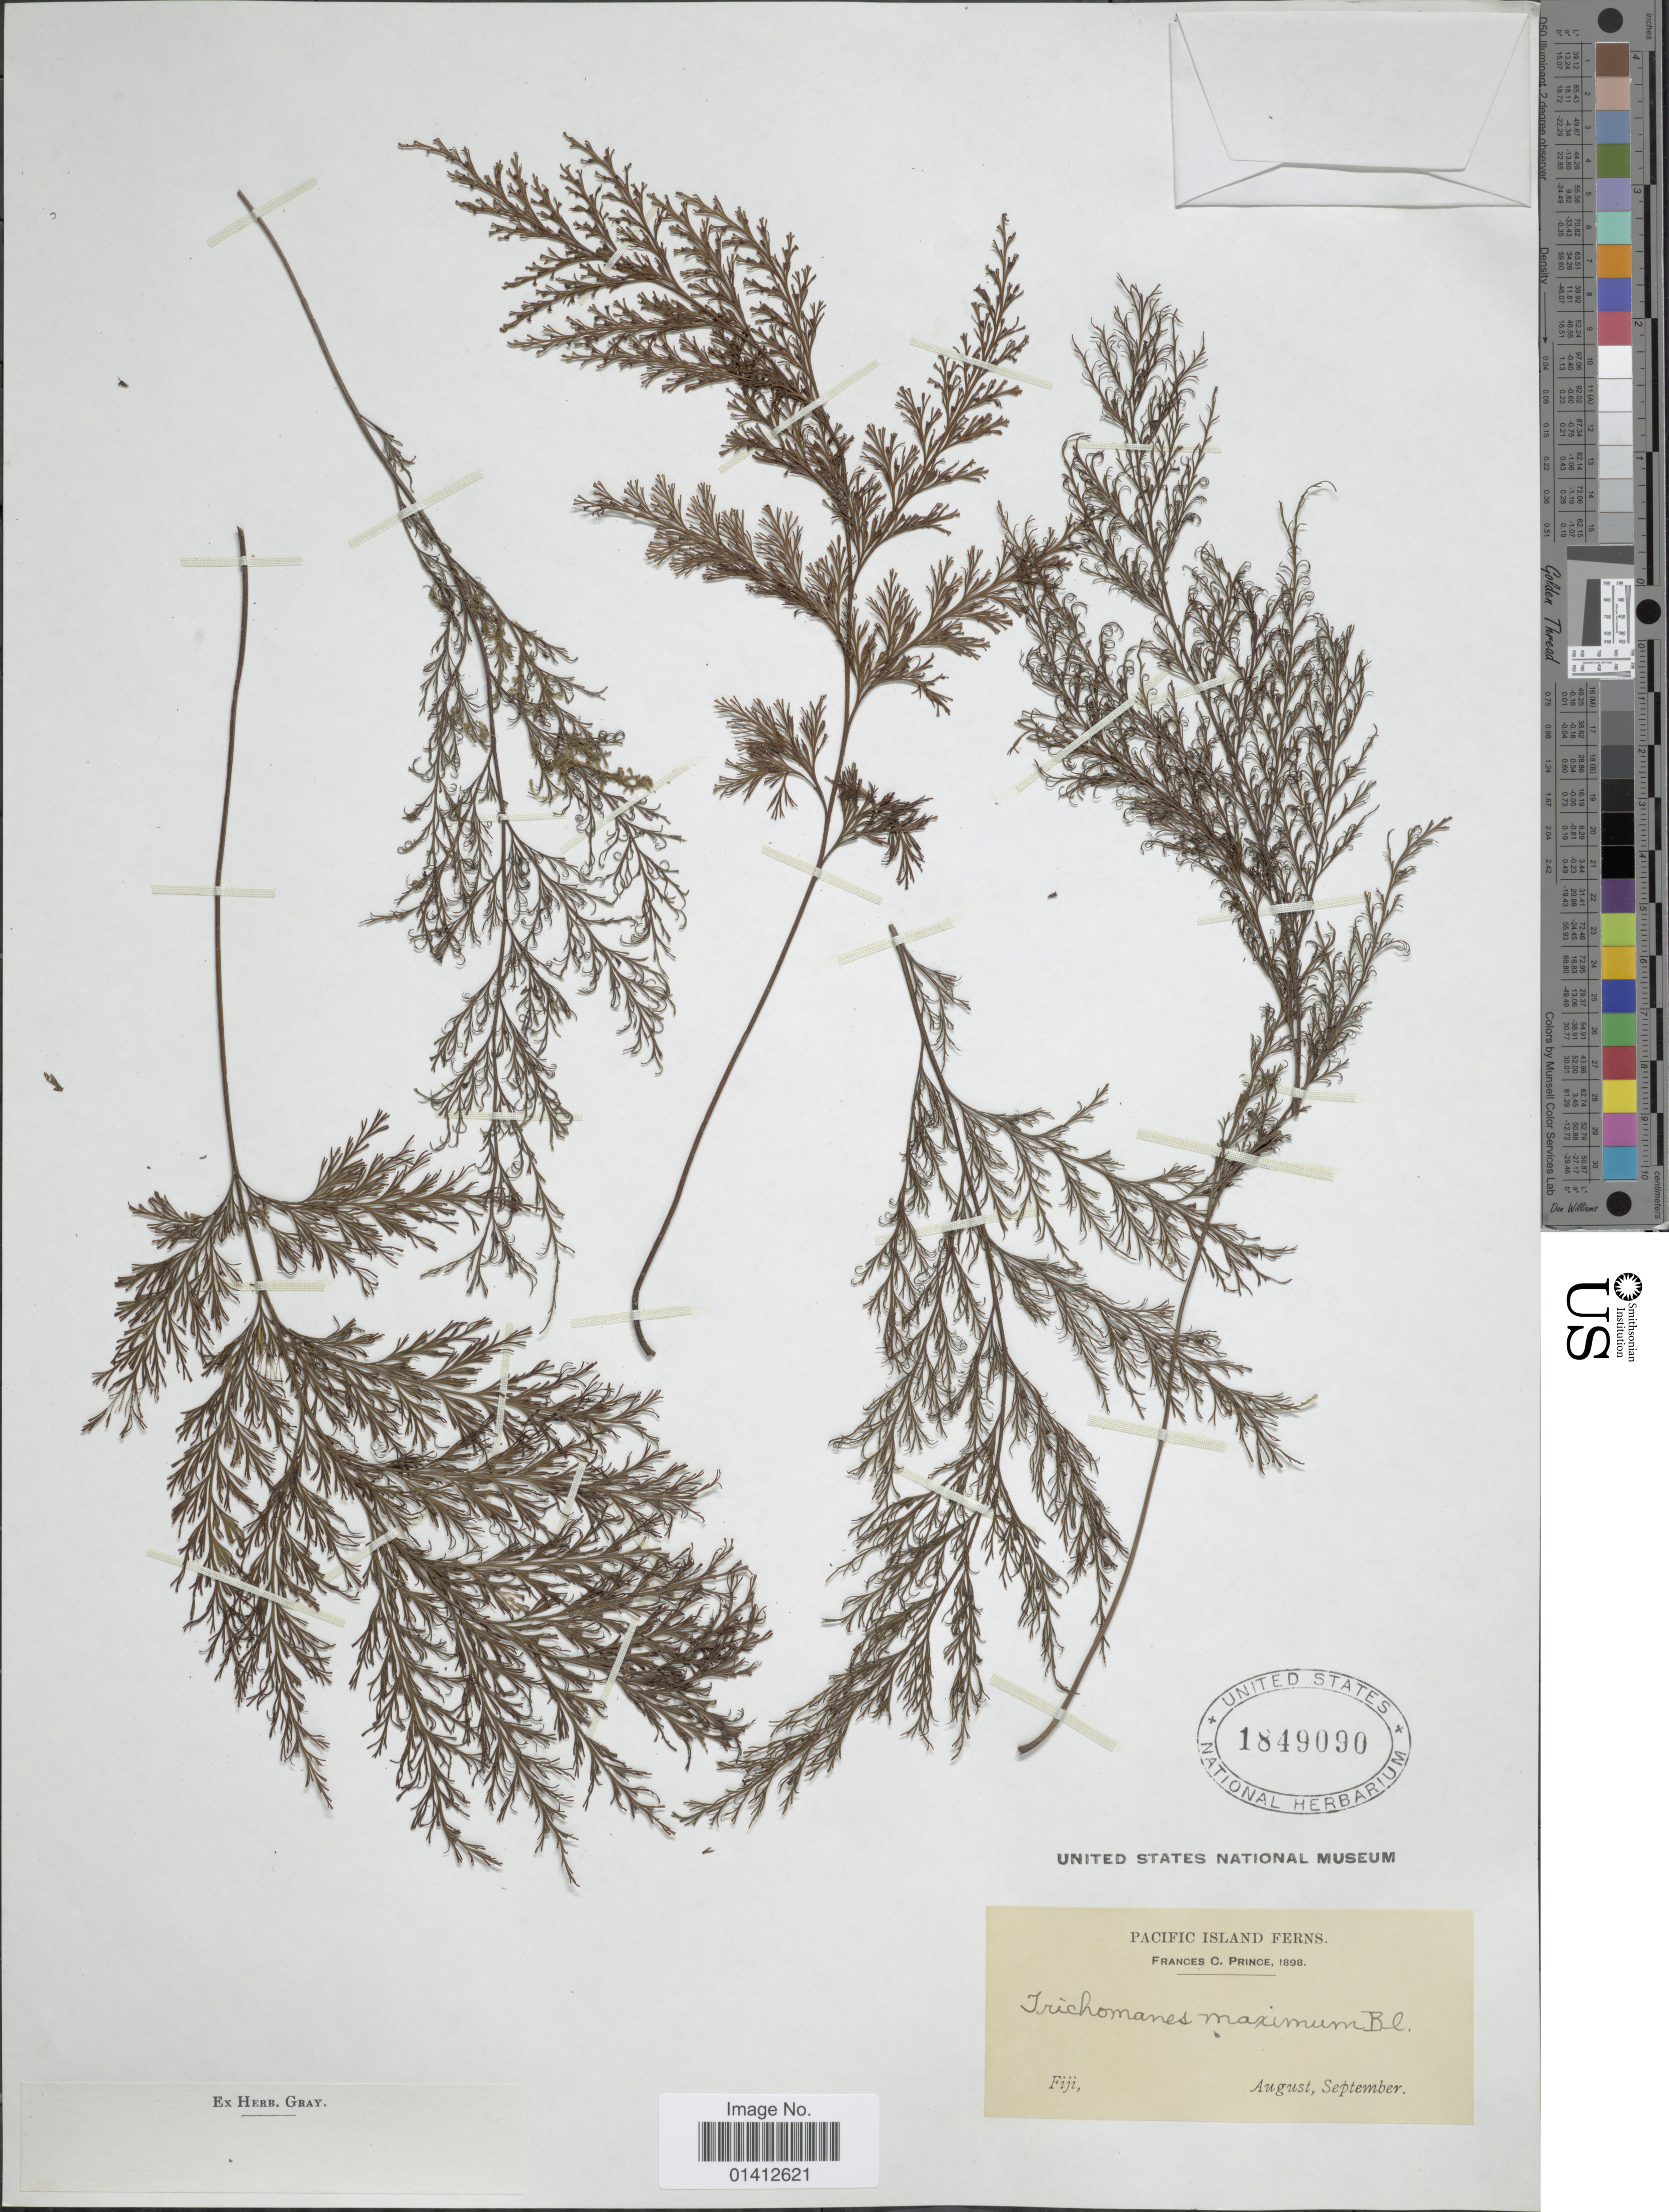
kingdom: Plantae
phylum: Tracheophyta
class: Polypodiopsida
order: Hymenophyllales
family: Hymenophyllaceae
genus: Vandenboschia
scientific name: Vandenboschia maxima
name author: (Blume) Copel.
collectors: F. Prince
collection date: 1898-08/1898-09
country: Fiji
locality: Pacific island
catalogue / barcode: US 1849090